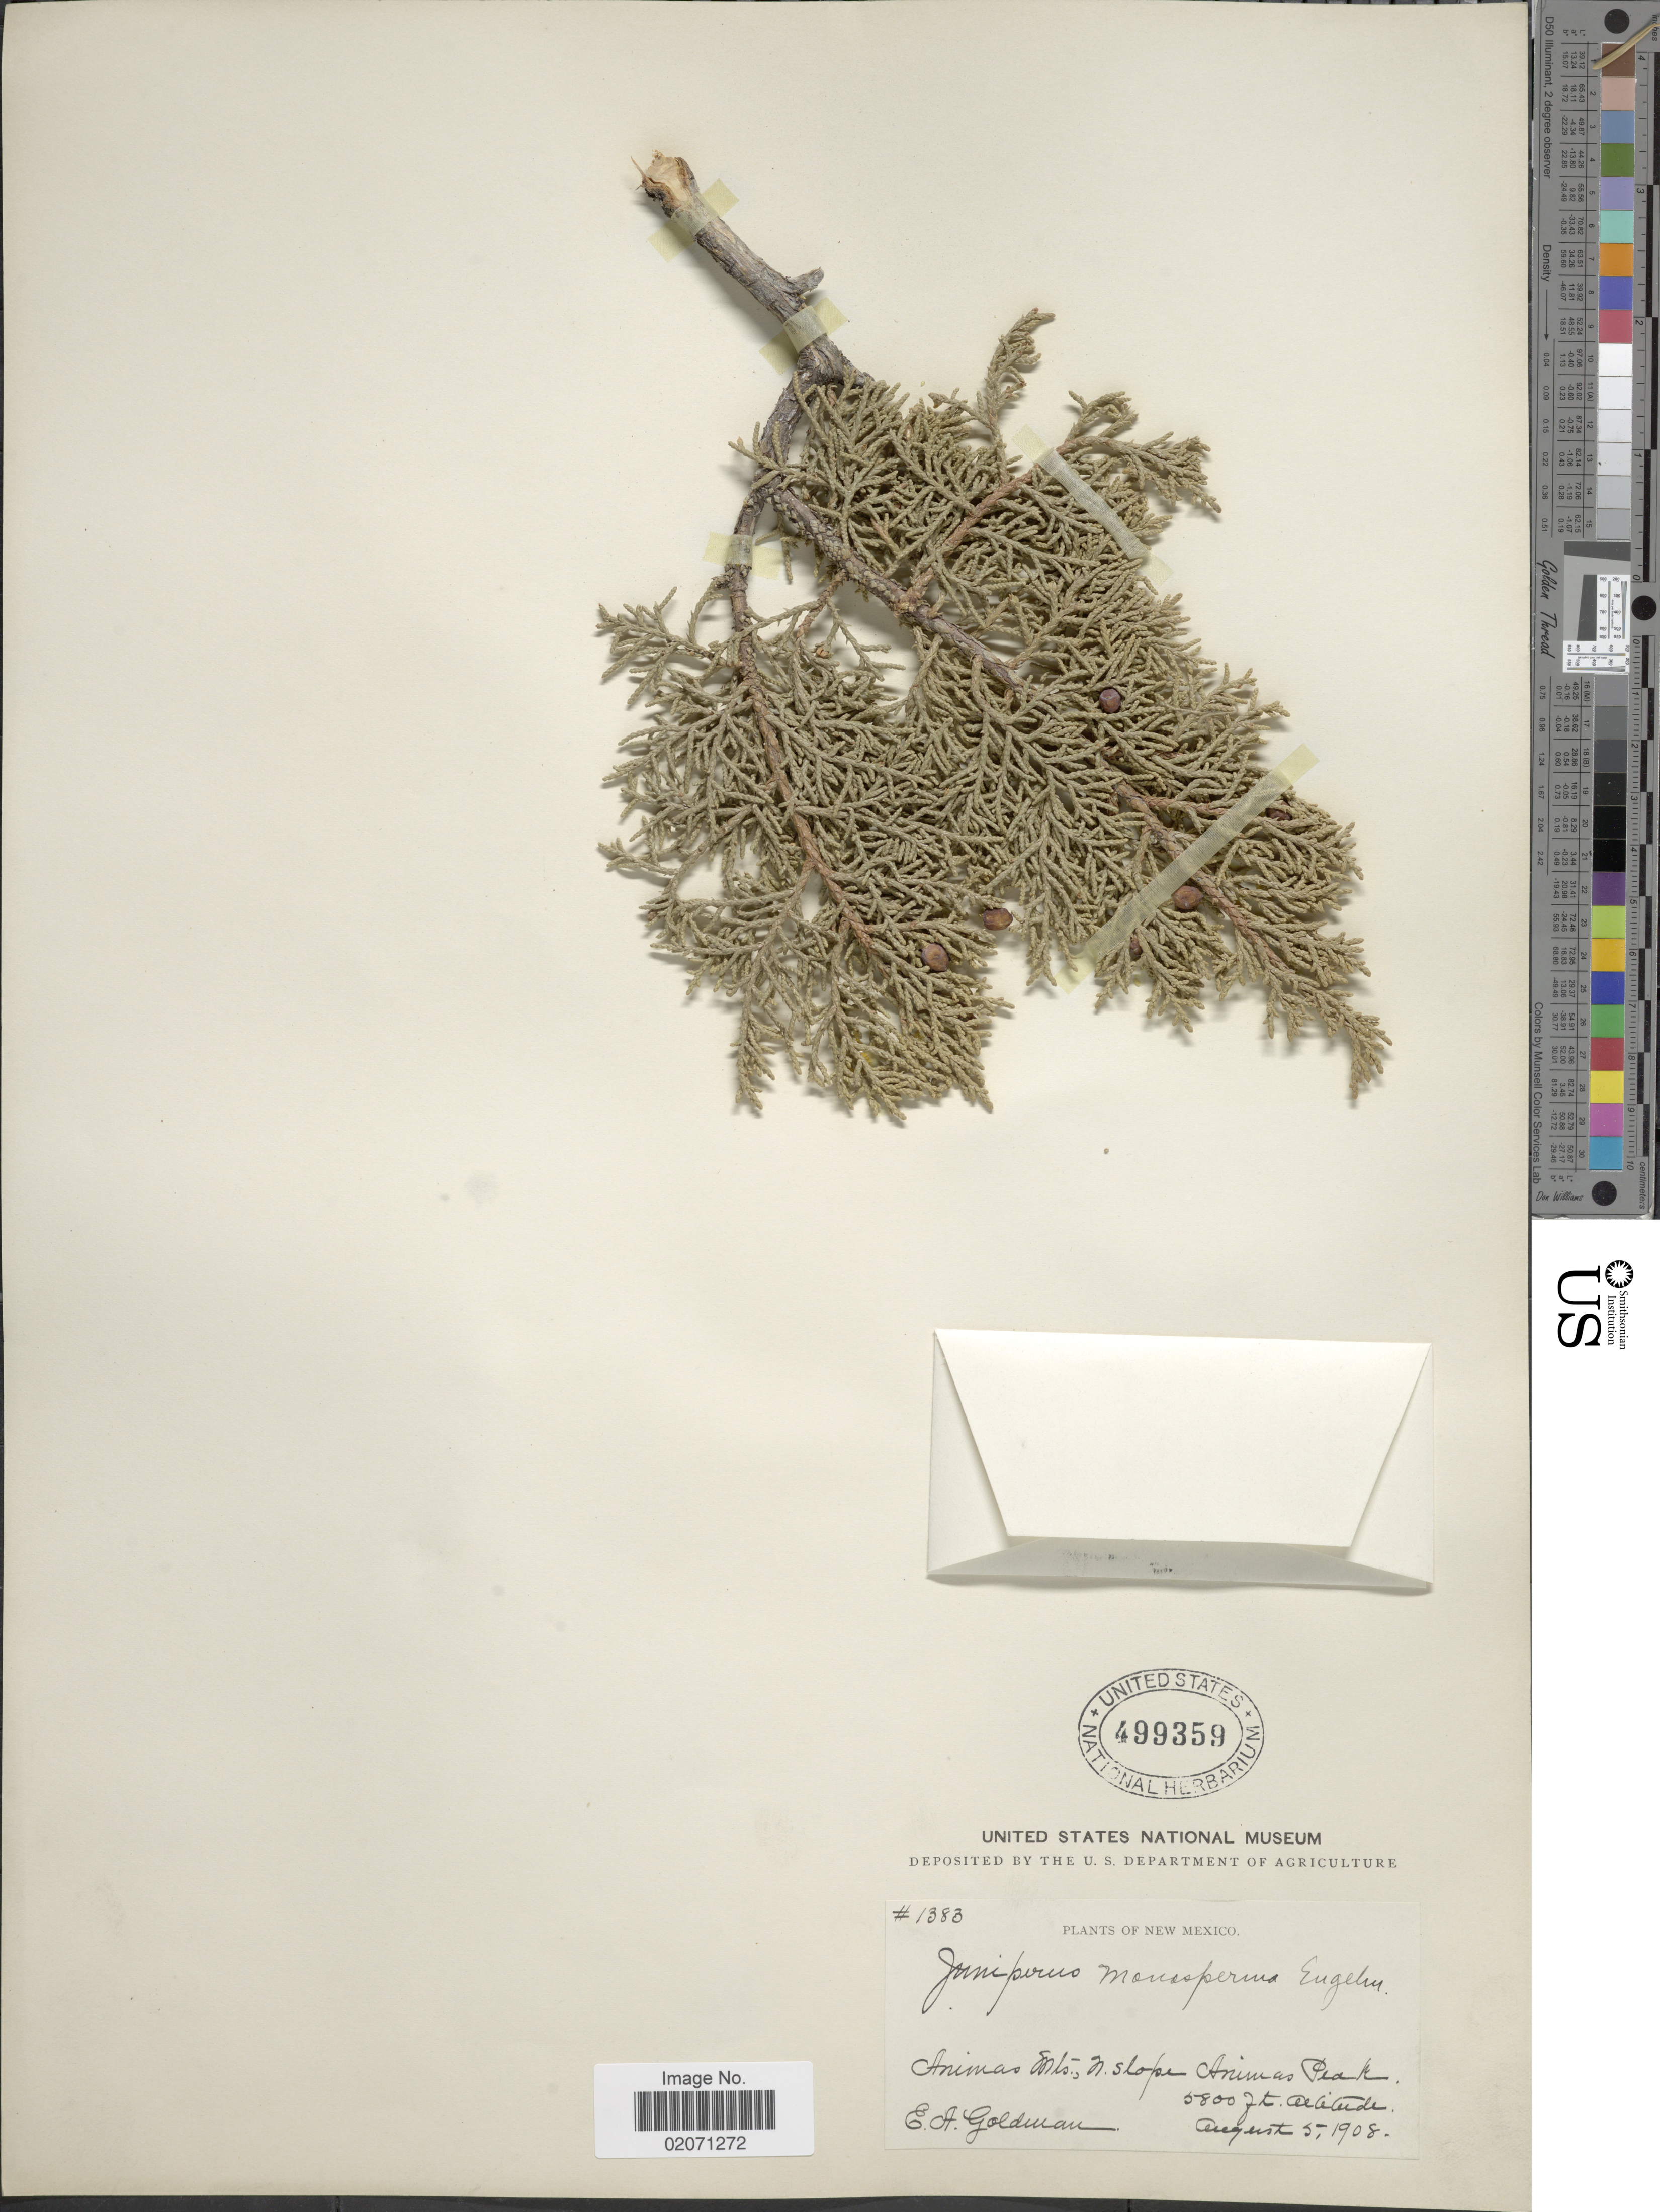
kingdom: Plantae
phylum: Tracheophyta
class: Pinopsida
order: Pinales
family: Cupressaceae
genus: Juniperus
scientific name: Juniperus monosperma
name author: (Engelm.) Sarg.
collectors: E. A. Goldman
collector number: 1383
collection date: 1908-08-05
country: United States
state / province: New Mexico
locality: Animas Mts., N. slope Animas Peak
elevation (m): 1768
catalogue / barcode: US 499359